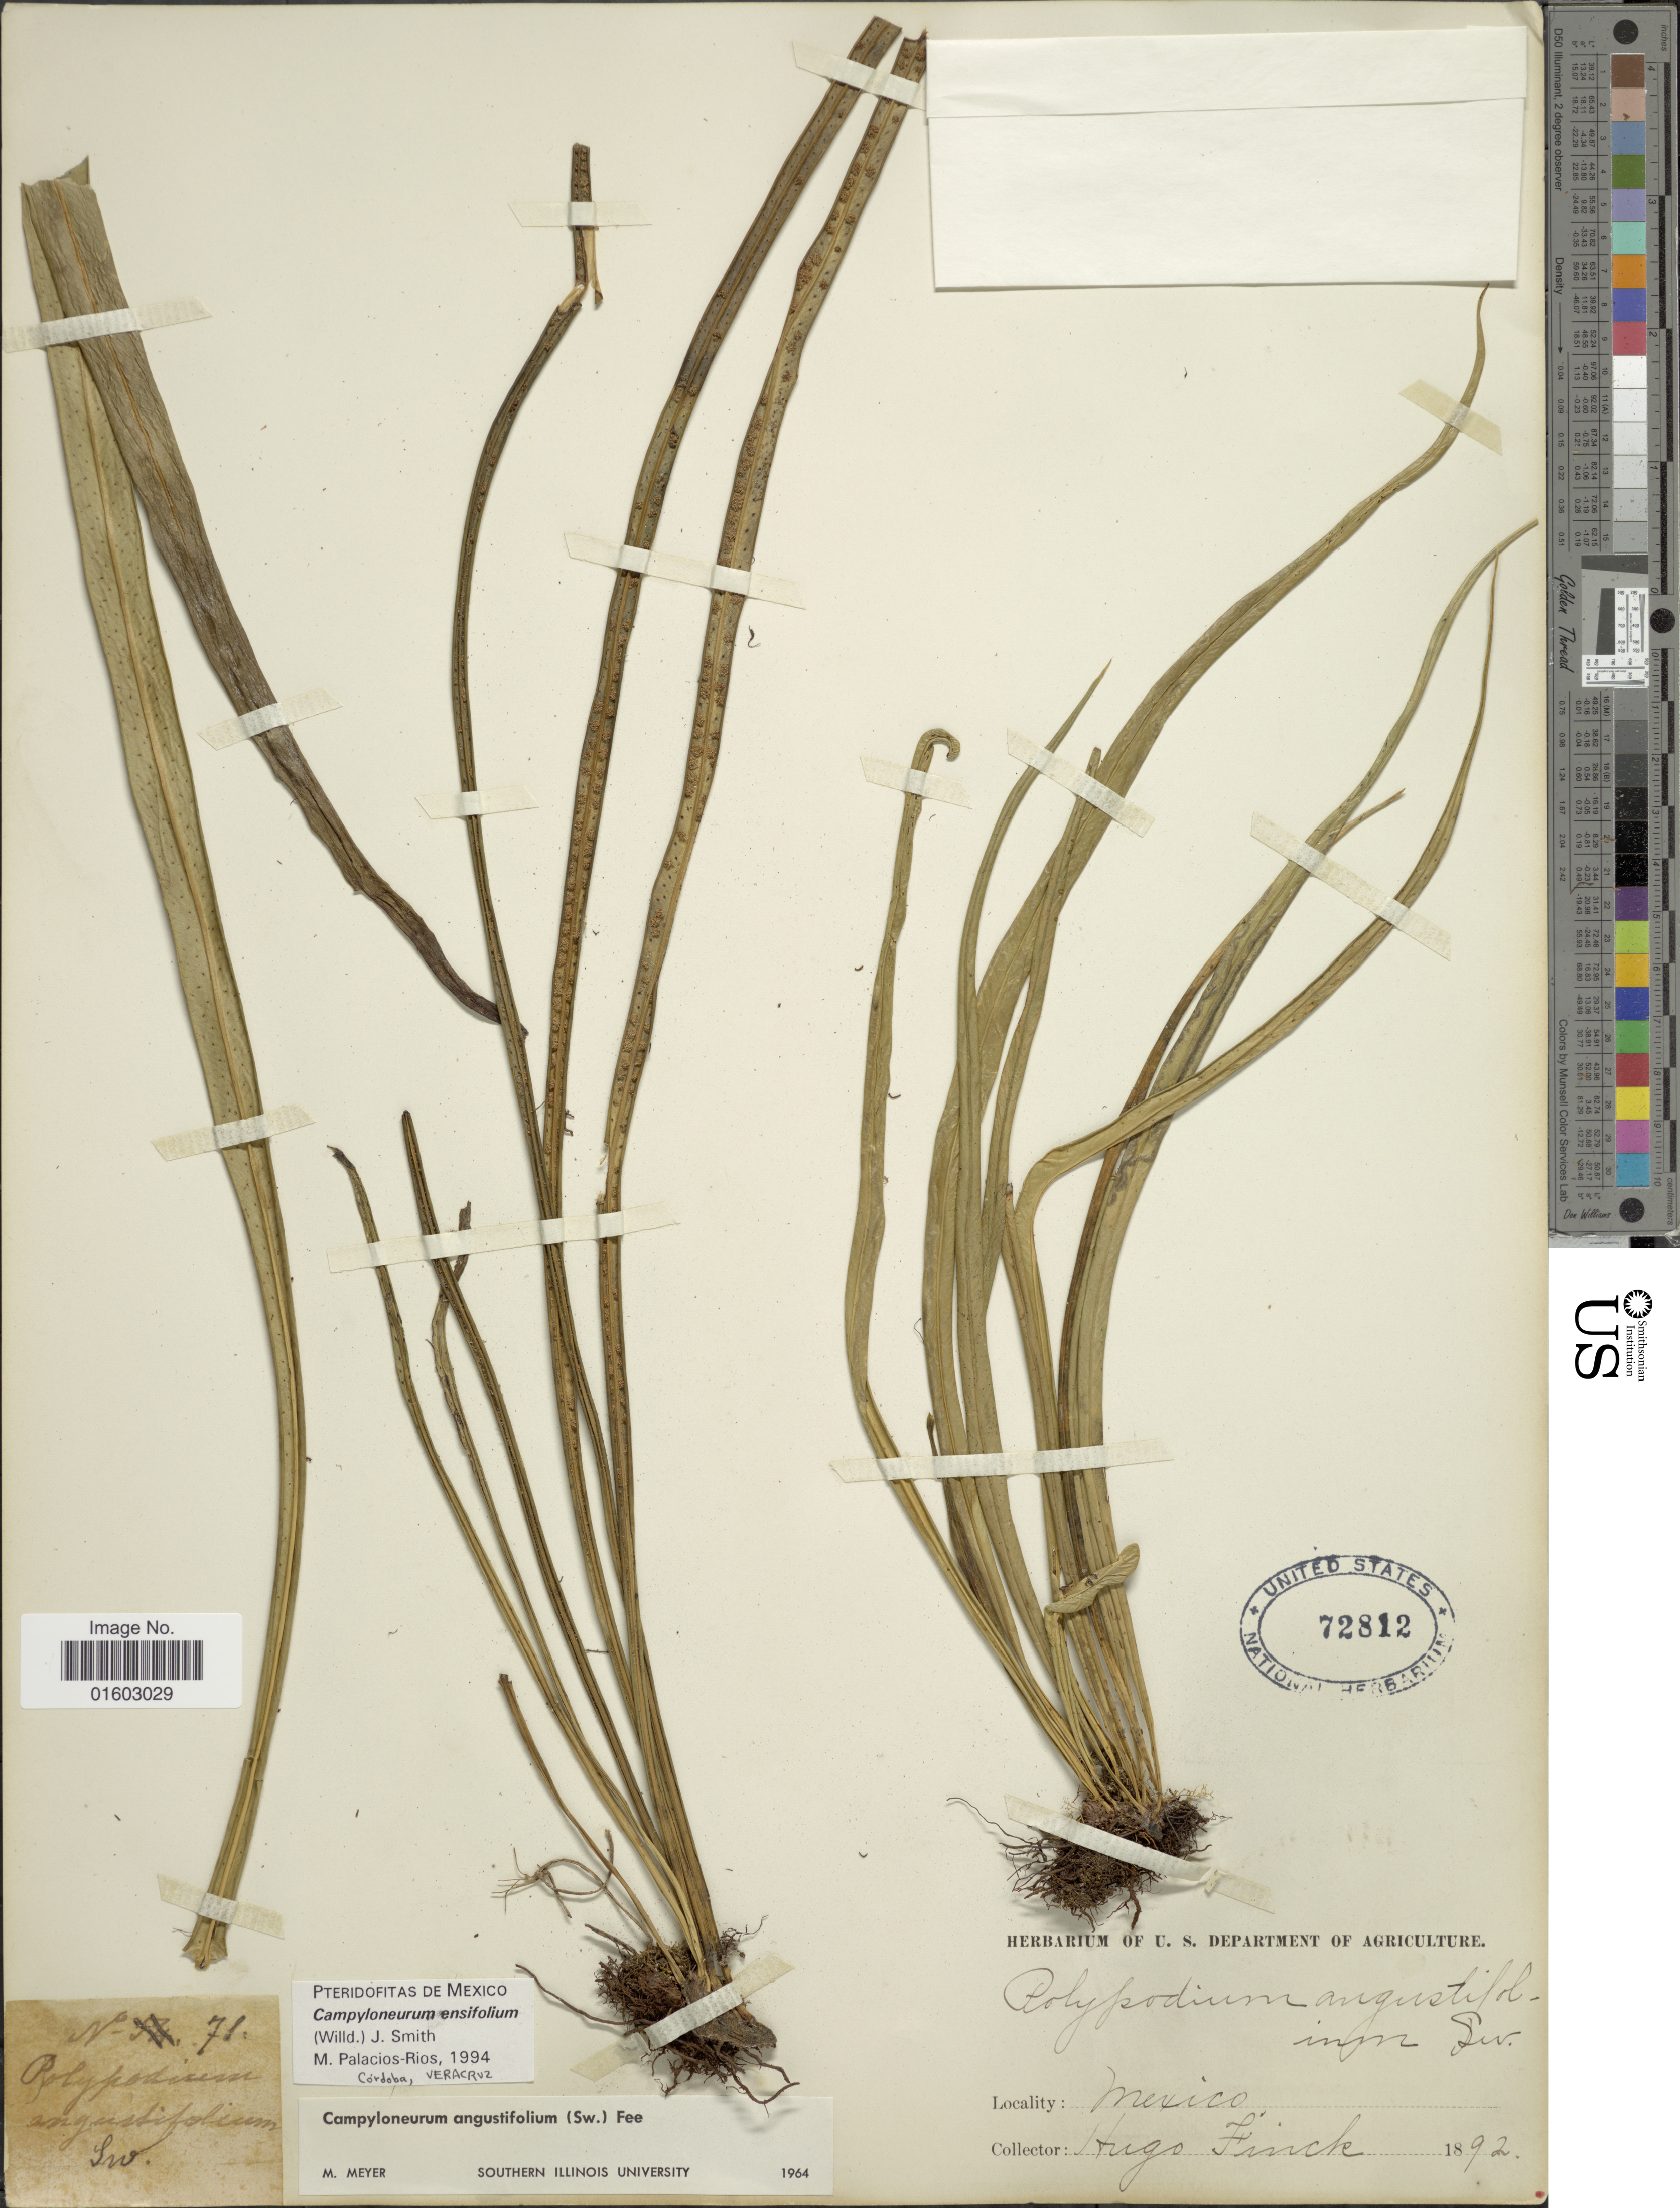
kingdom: Plantae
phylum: Tracheophyta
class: Polypodiopsida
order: Polypodiales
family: Polypodiaceae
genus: Campyloneurum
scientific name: Campyloneurum ensifolium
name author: (Willd.) J. Sm.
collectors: H. Finck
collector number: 71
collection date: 1892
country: Mexico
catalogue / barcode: US 72812